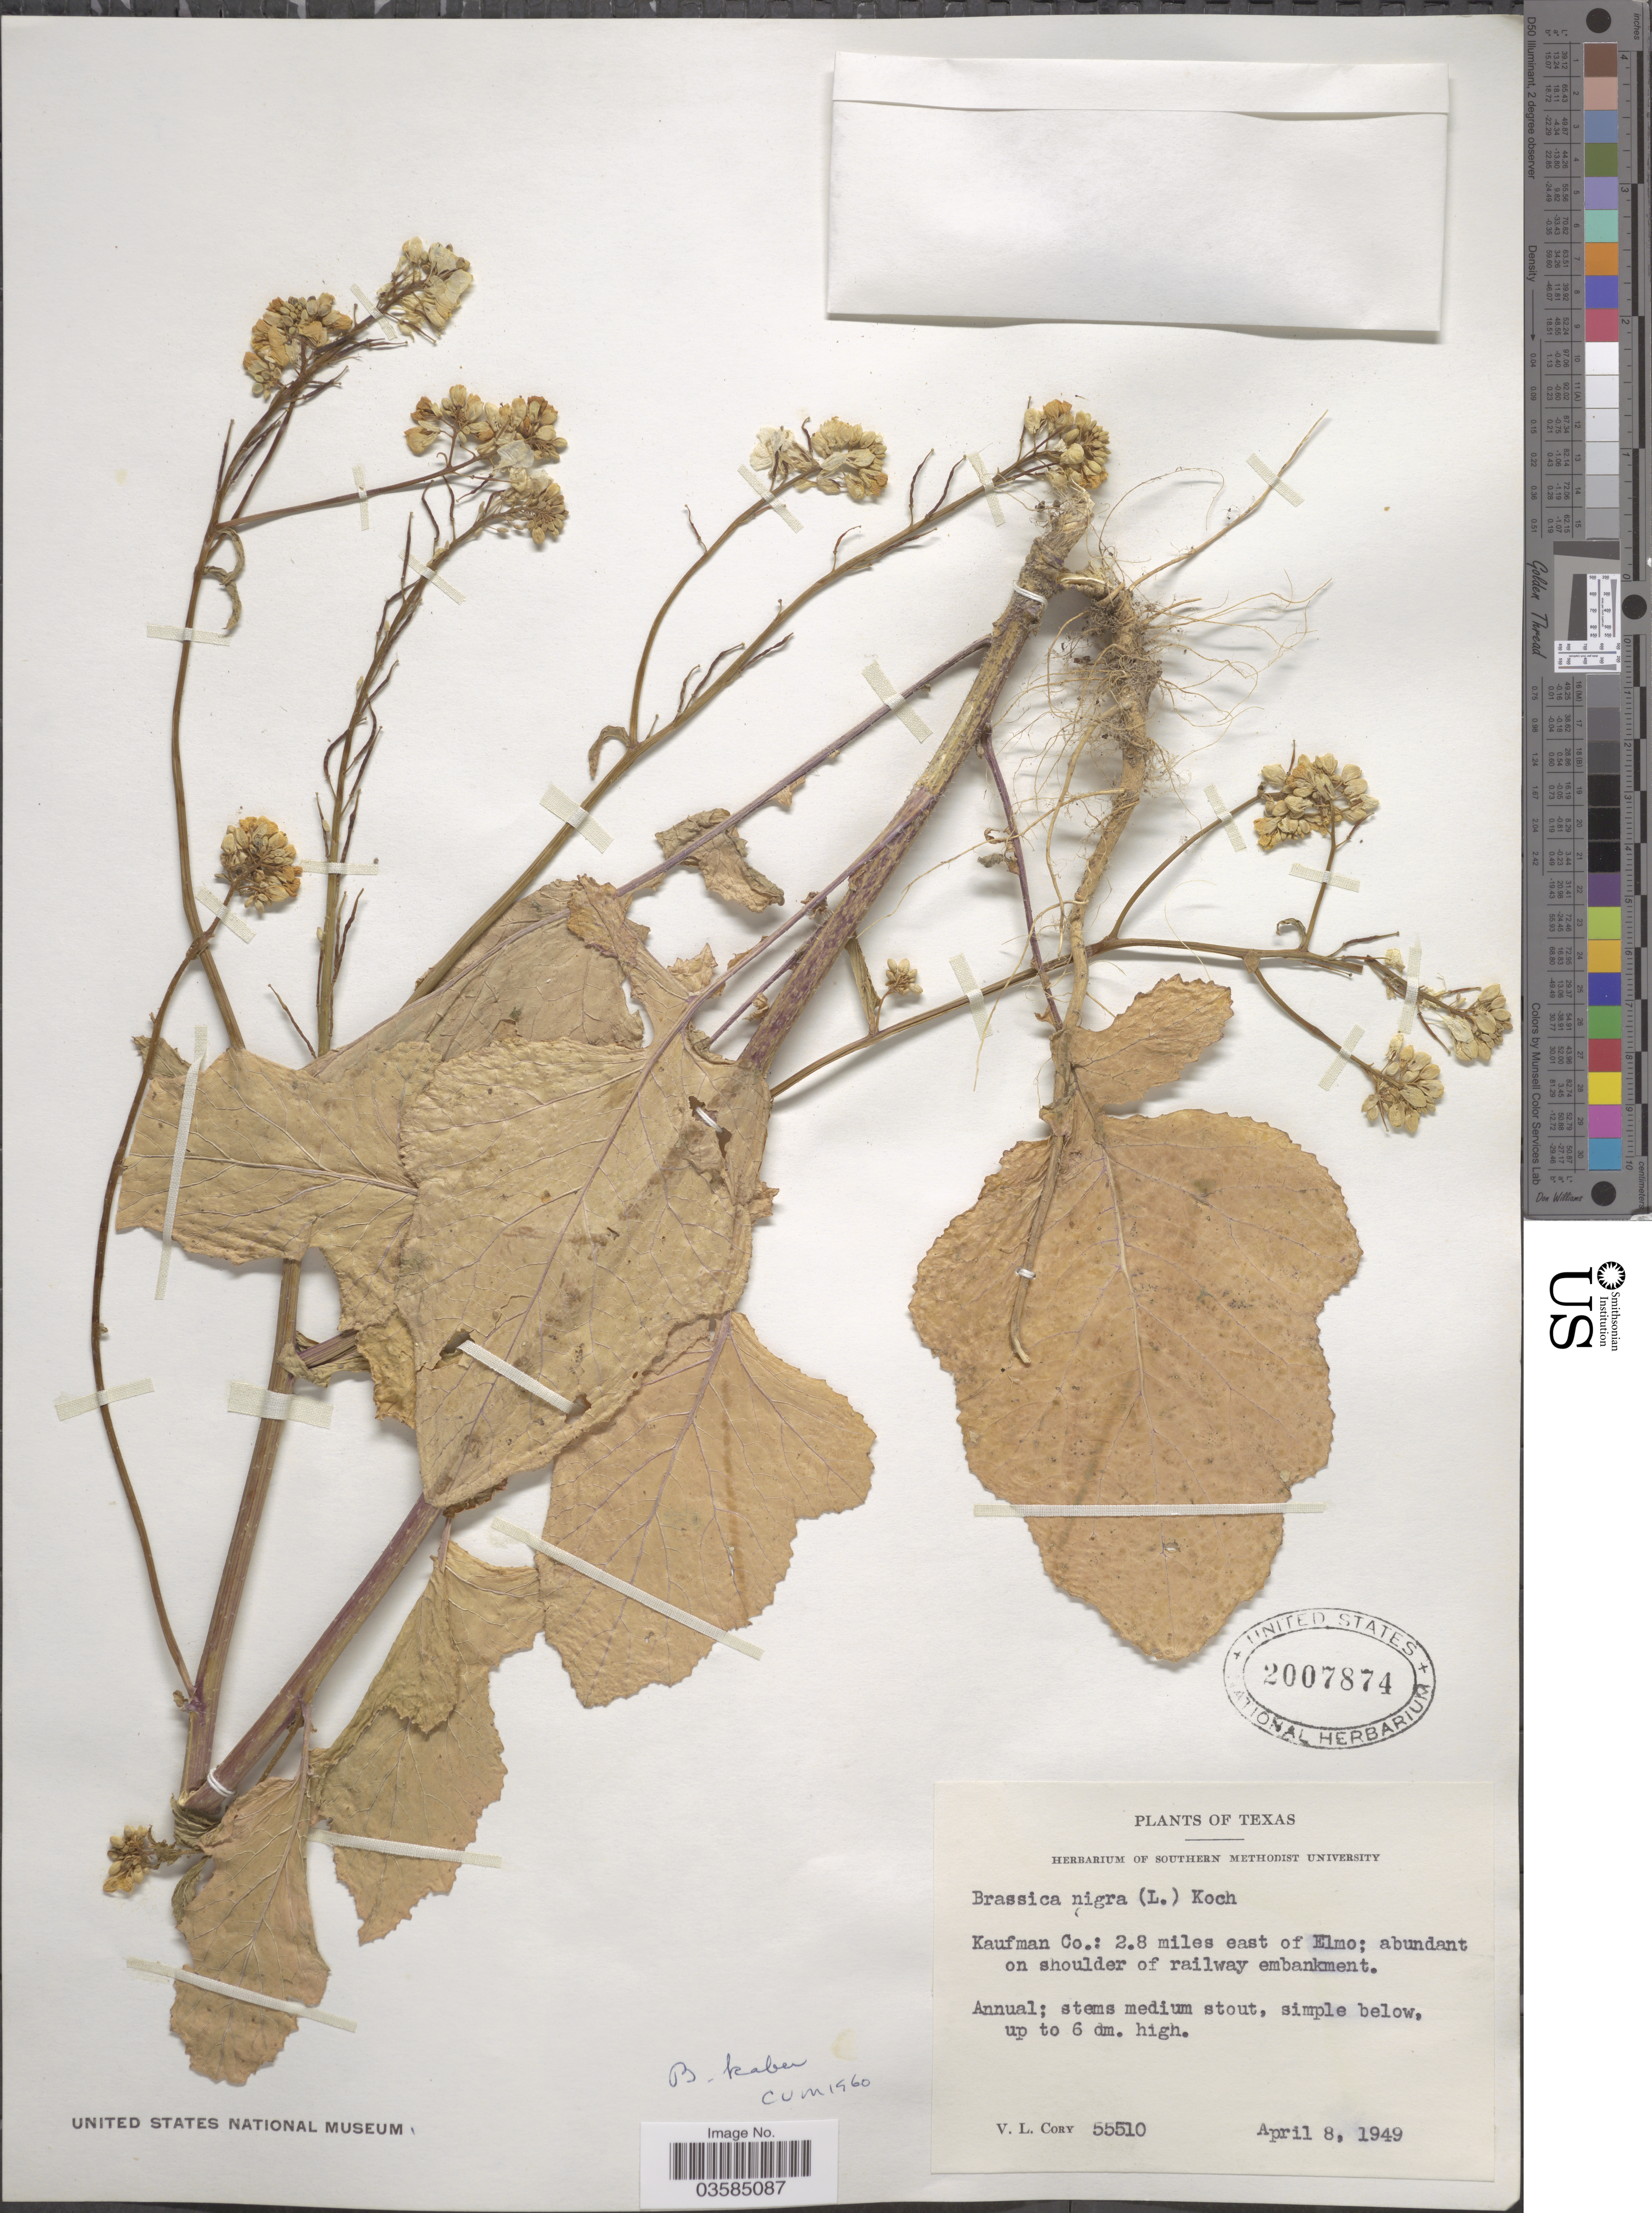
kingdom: Plantae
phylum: Tracheophyta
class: Magnoliopsida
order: Brassicales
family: Brassicaceae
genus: Brassica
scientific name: Brassica kaber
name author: (DC.) L.C. Wheeler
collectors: V. Cory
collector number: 55510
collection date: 1949-04-08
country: United States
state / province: Texas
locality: Kaufman Co.: 2.8 miles east of Elmo; abundant on shoulder of railway embankment.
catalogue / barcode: US 2007874